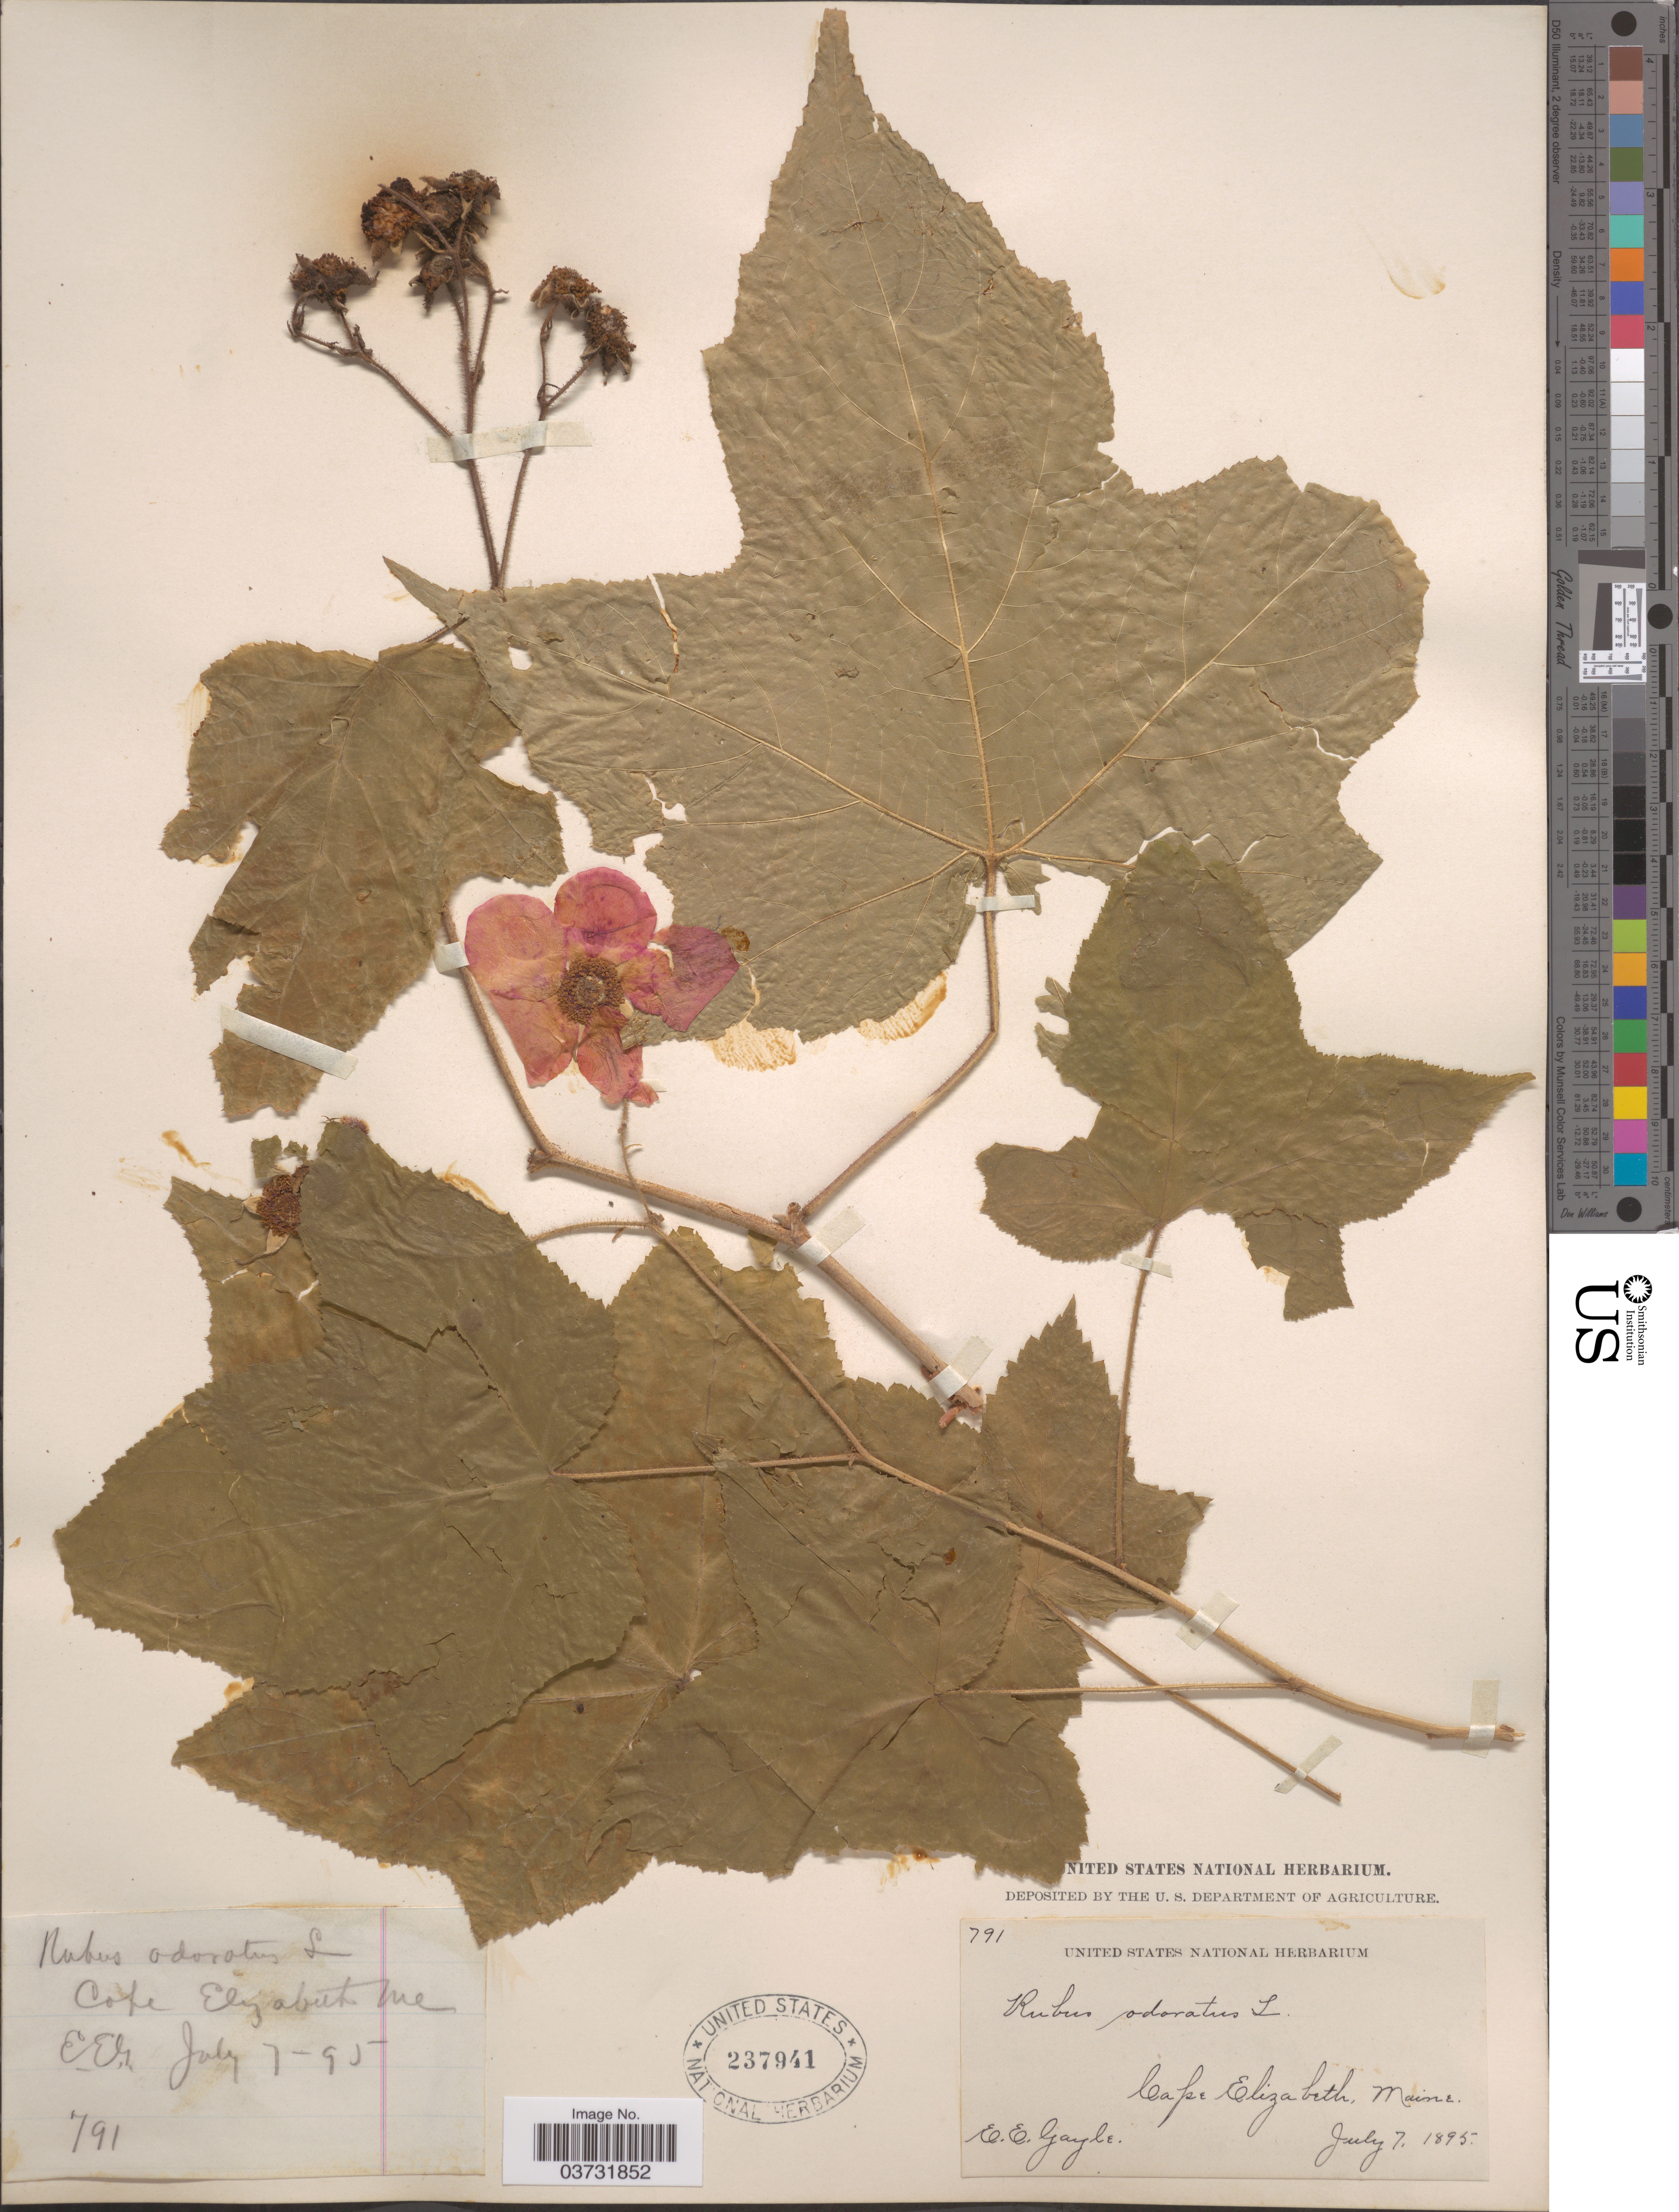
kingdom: Plantae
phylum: Tracheophyta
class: Magnoliopsida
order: Rosales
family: Rosaceae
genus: Rubus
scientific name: Rubus odoratus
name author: L.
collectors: E. Gayle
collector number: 791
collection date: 1895-07-07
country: United States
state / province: Maine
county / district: Cumberland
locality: Cape Elizabeth.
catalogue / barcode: US 237941